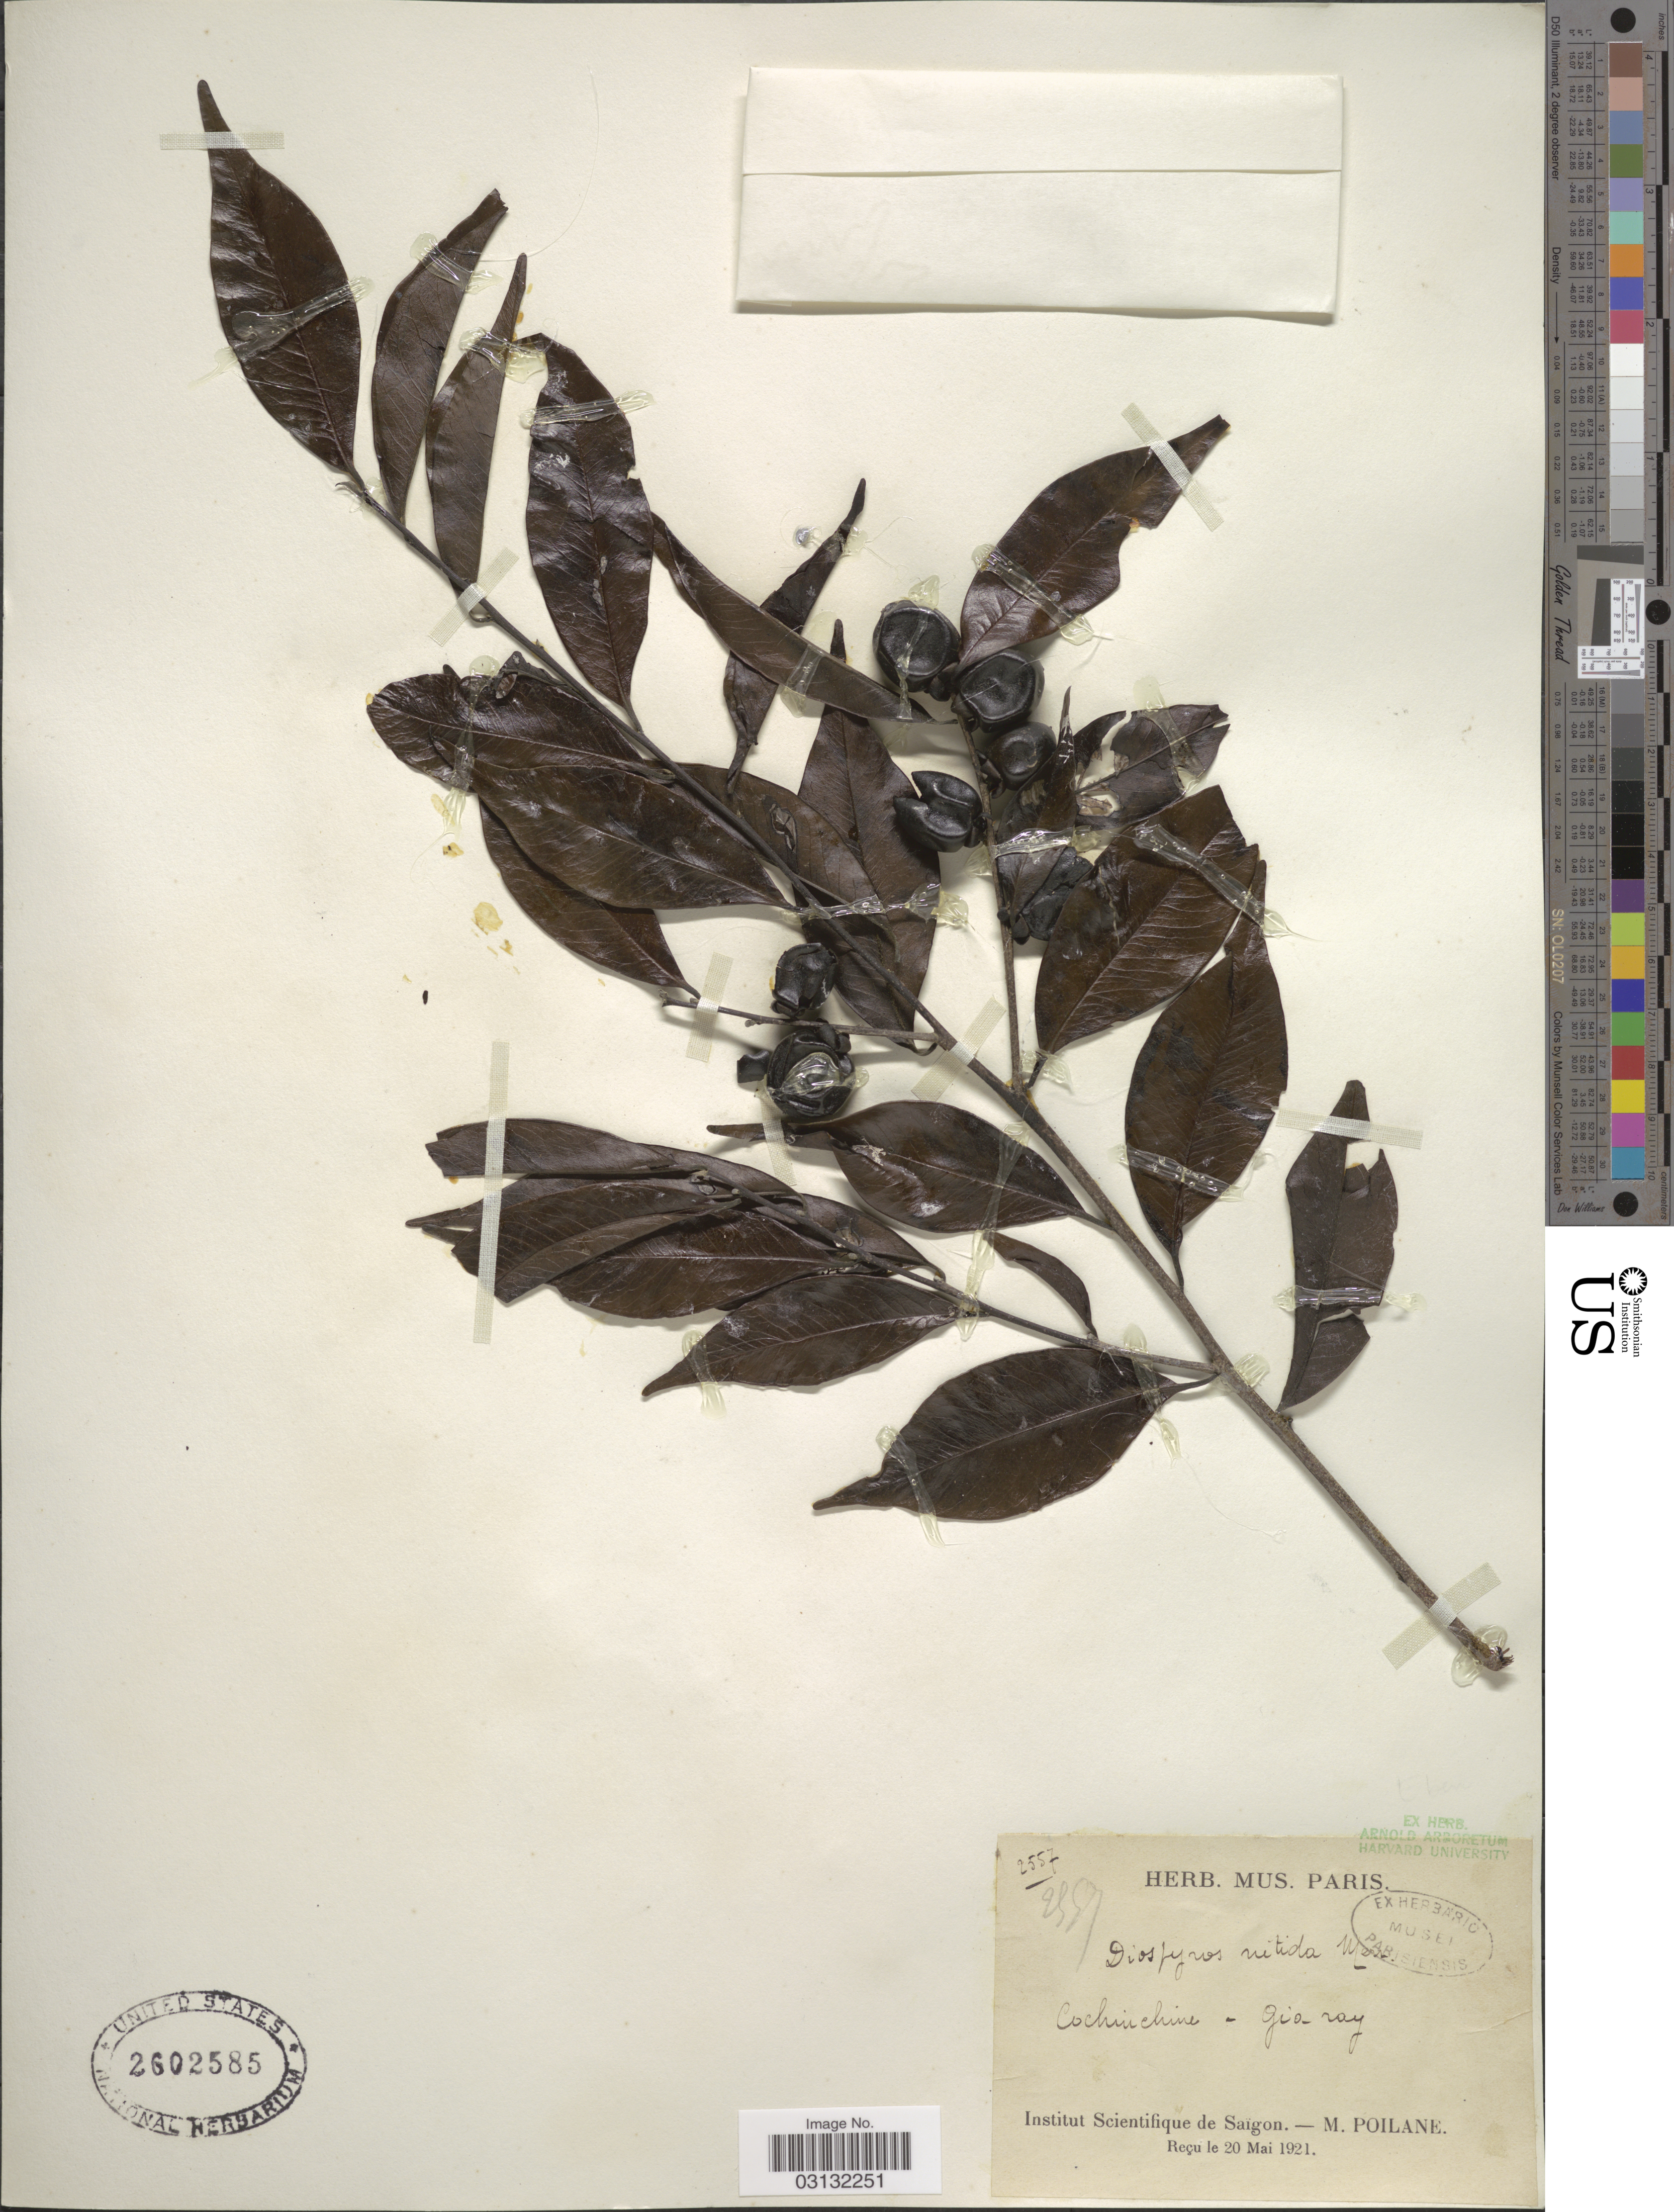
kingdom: Plantae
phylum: Tracheophyta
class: Magnoliopsida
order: Ericales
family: Ebenaceae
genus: Diospyros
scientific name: Diospyros nitida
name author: Merr.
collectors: E. Poilane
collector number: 2557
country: Vietnam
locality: Cochinchine - Gia ray.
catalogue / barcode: US 2602585